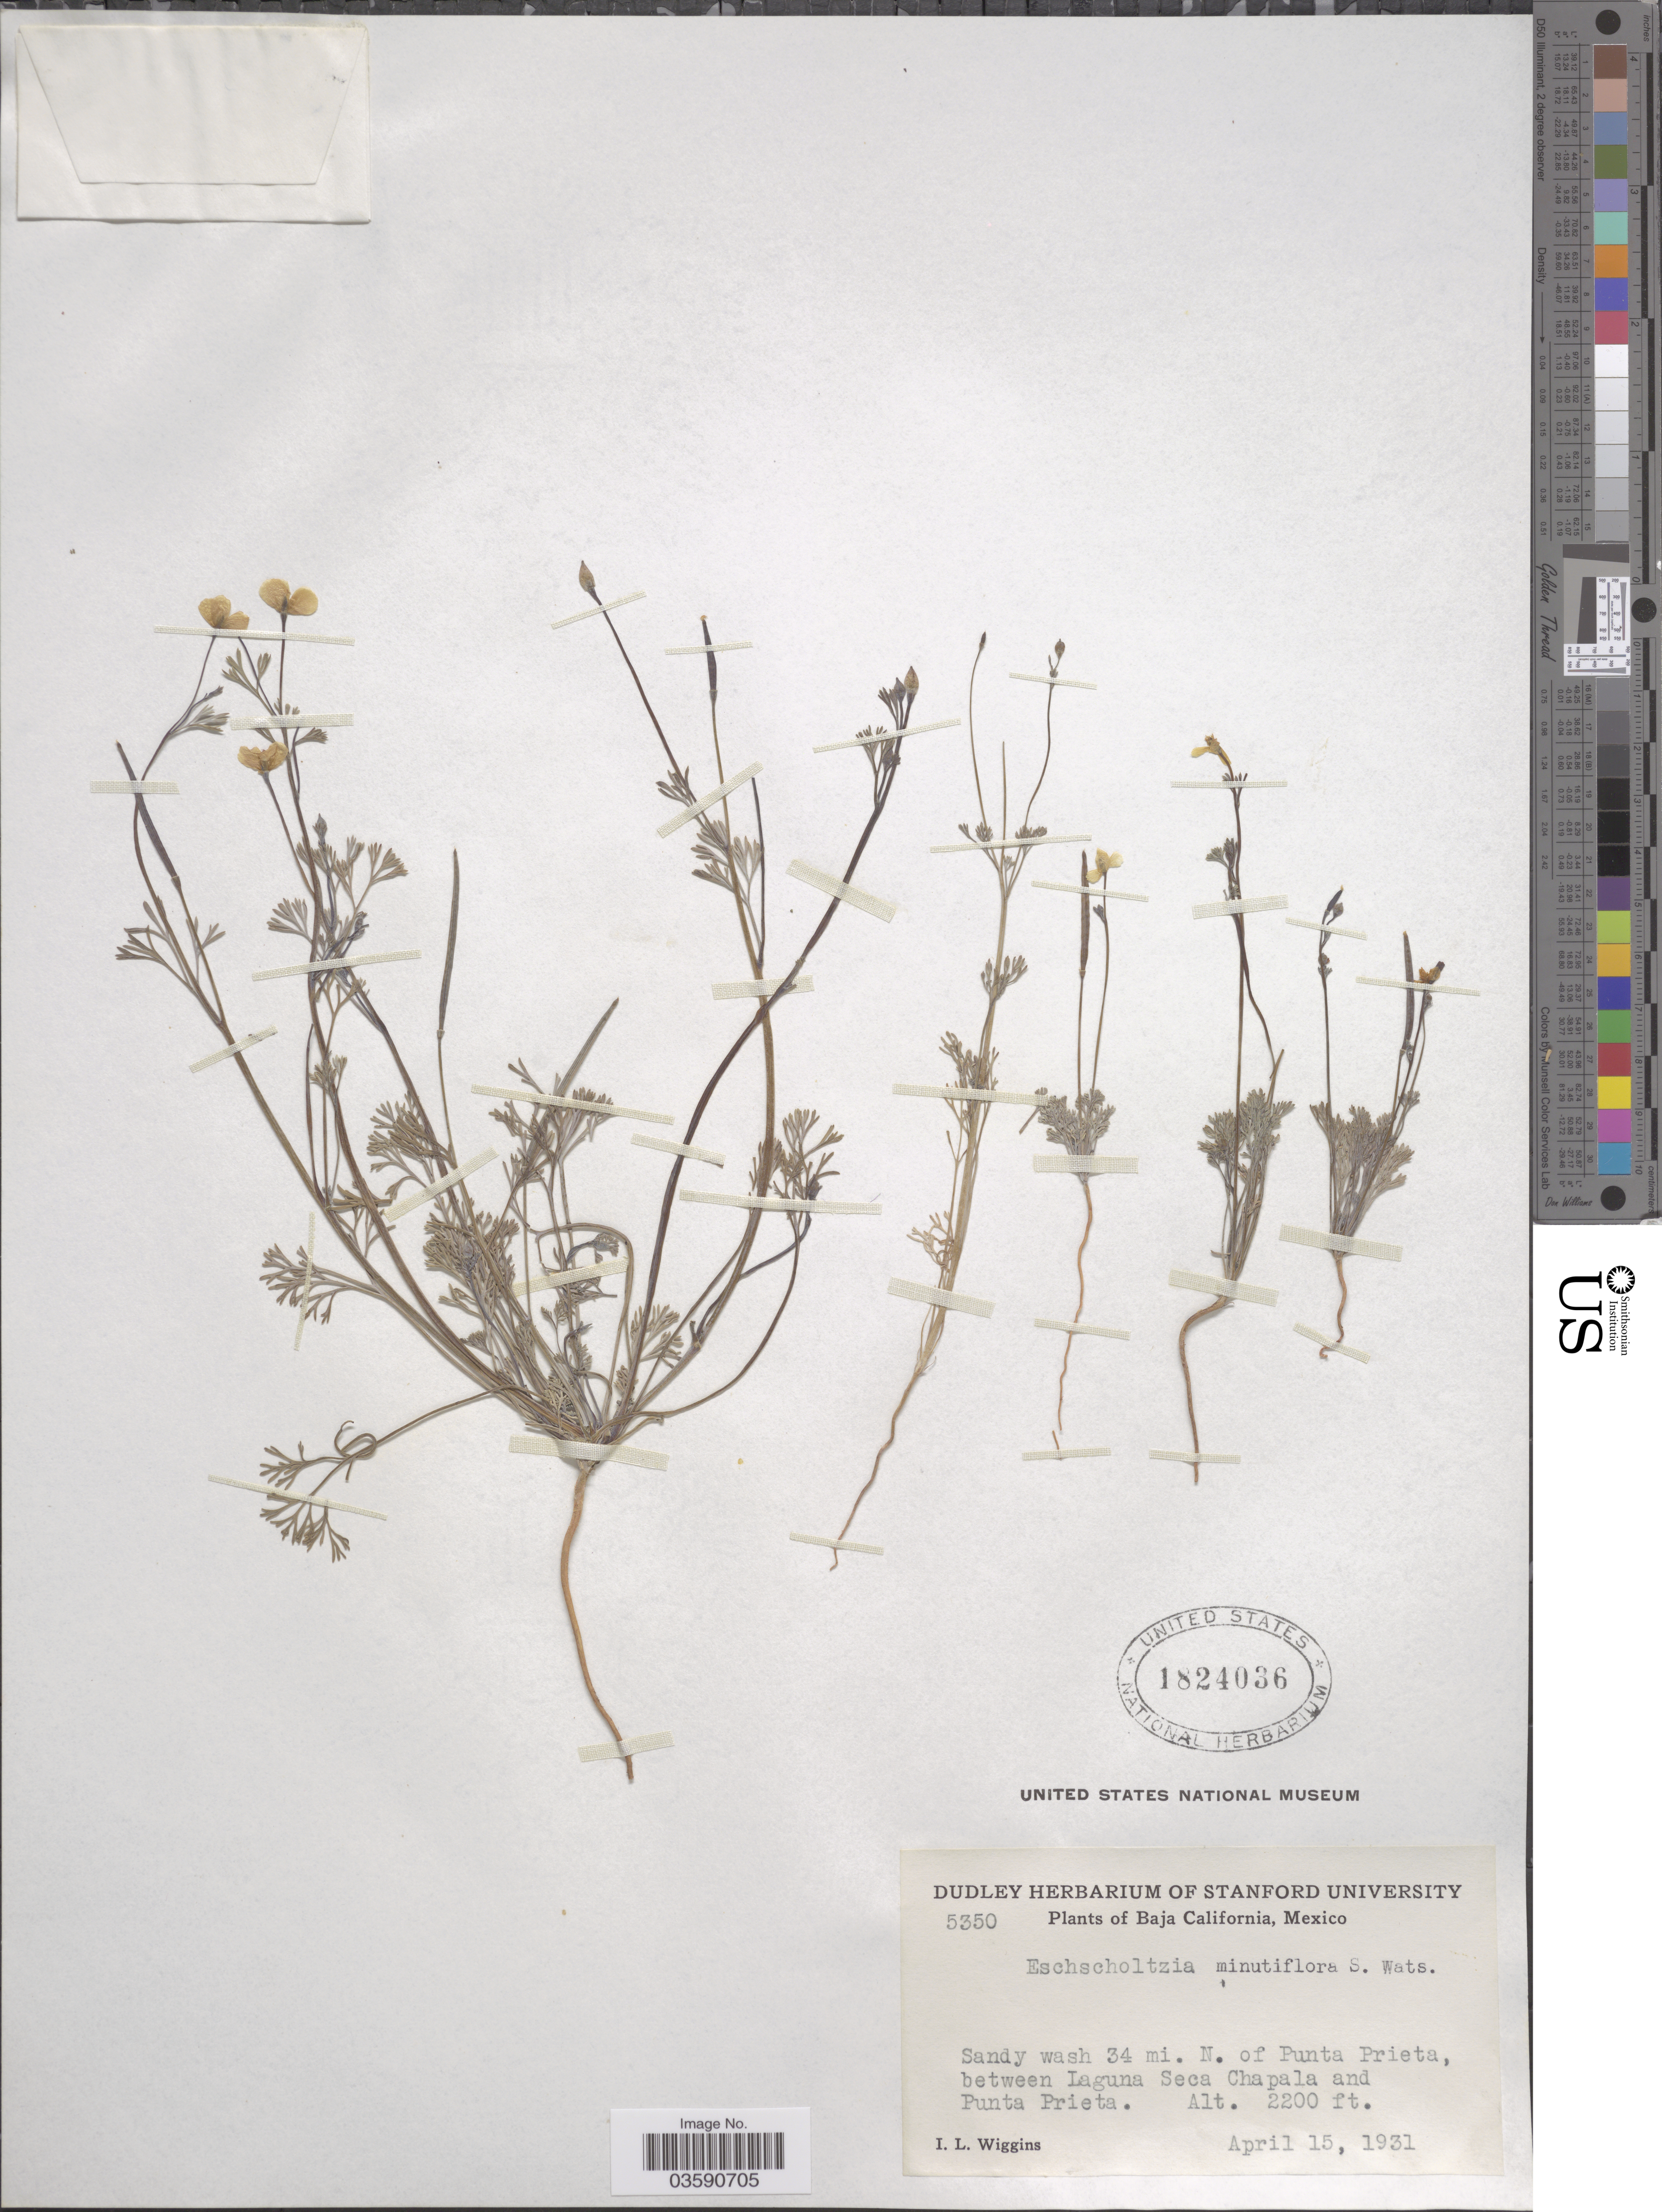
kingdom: Plantae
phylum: Tracheophyta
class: Magnoliopsida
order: Ranunculales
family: Papaveraceae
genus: Eschscholzia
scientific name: Eschscholzia minutiflora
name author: S. Watson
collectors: I. L. Wiggins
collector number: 5350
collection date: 1931-04-15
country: Mexico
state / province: Baja California Norte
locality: Sandy wash 34 mi. N. of Punta Prieta, between Laguna Seca Chapala and Punta Prieta.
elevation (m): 671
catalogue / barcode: US 1824036